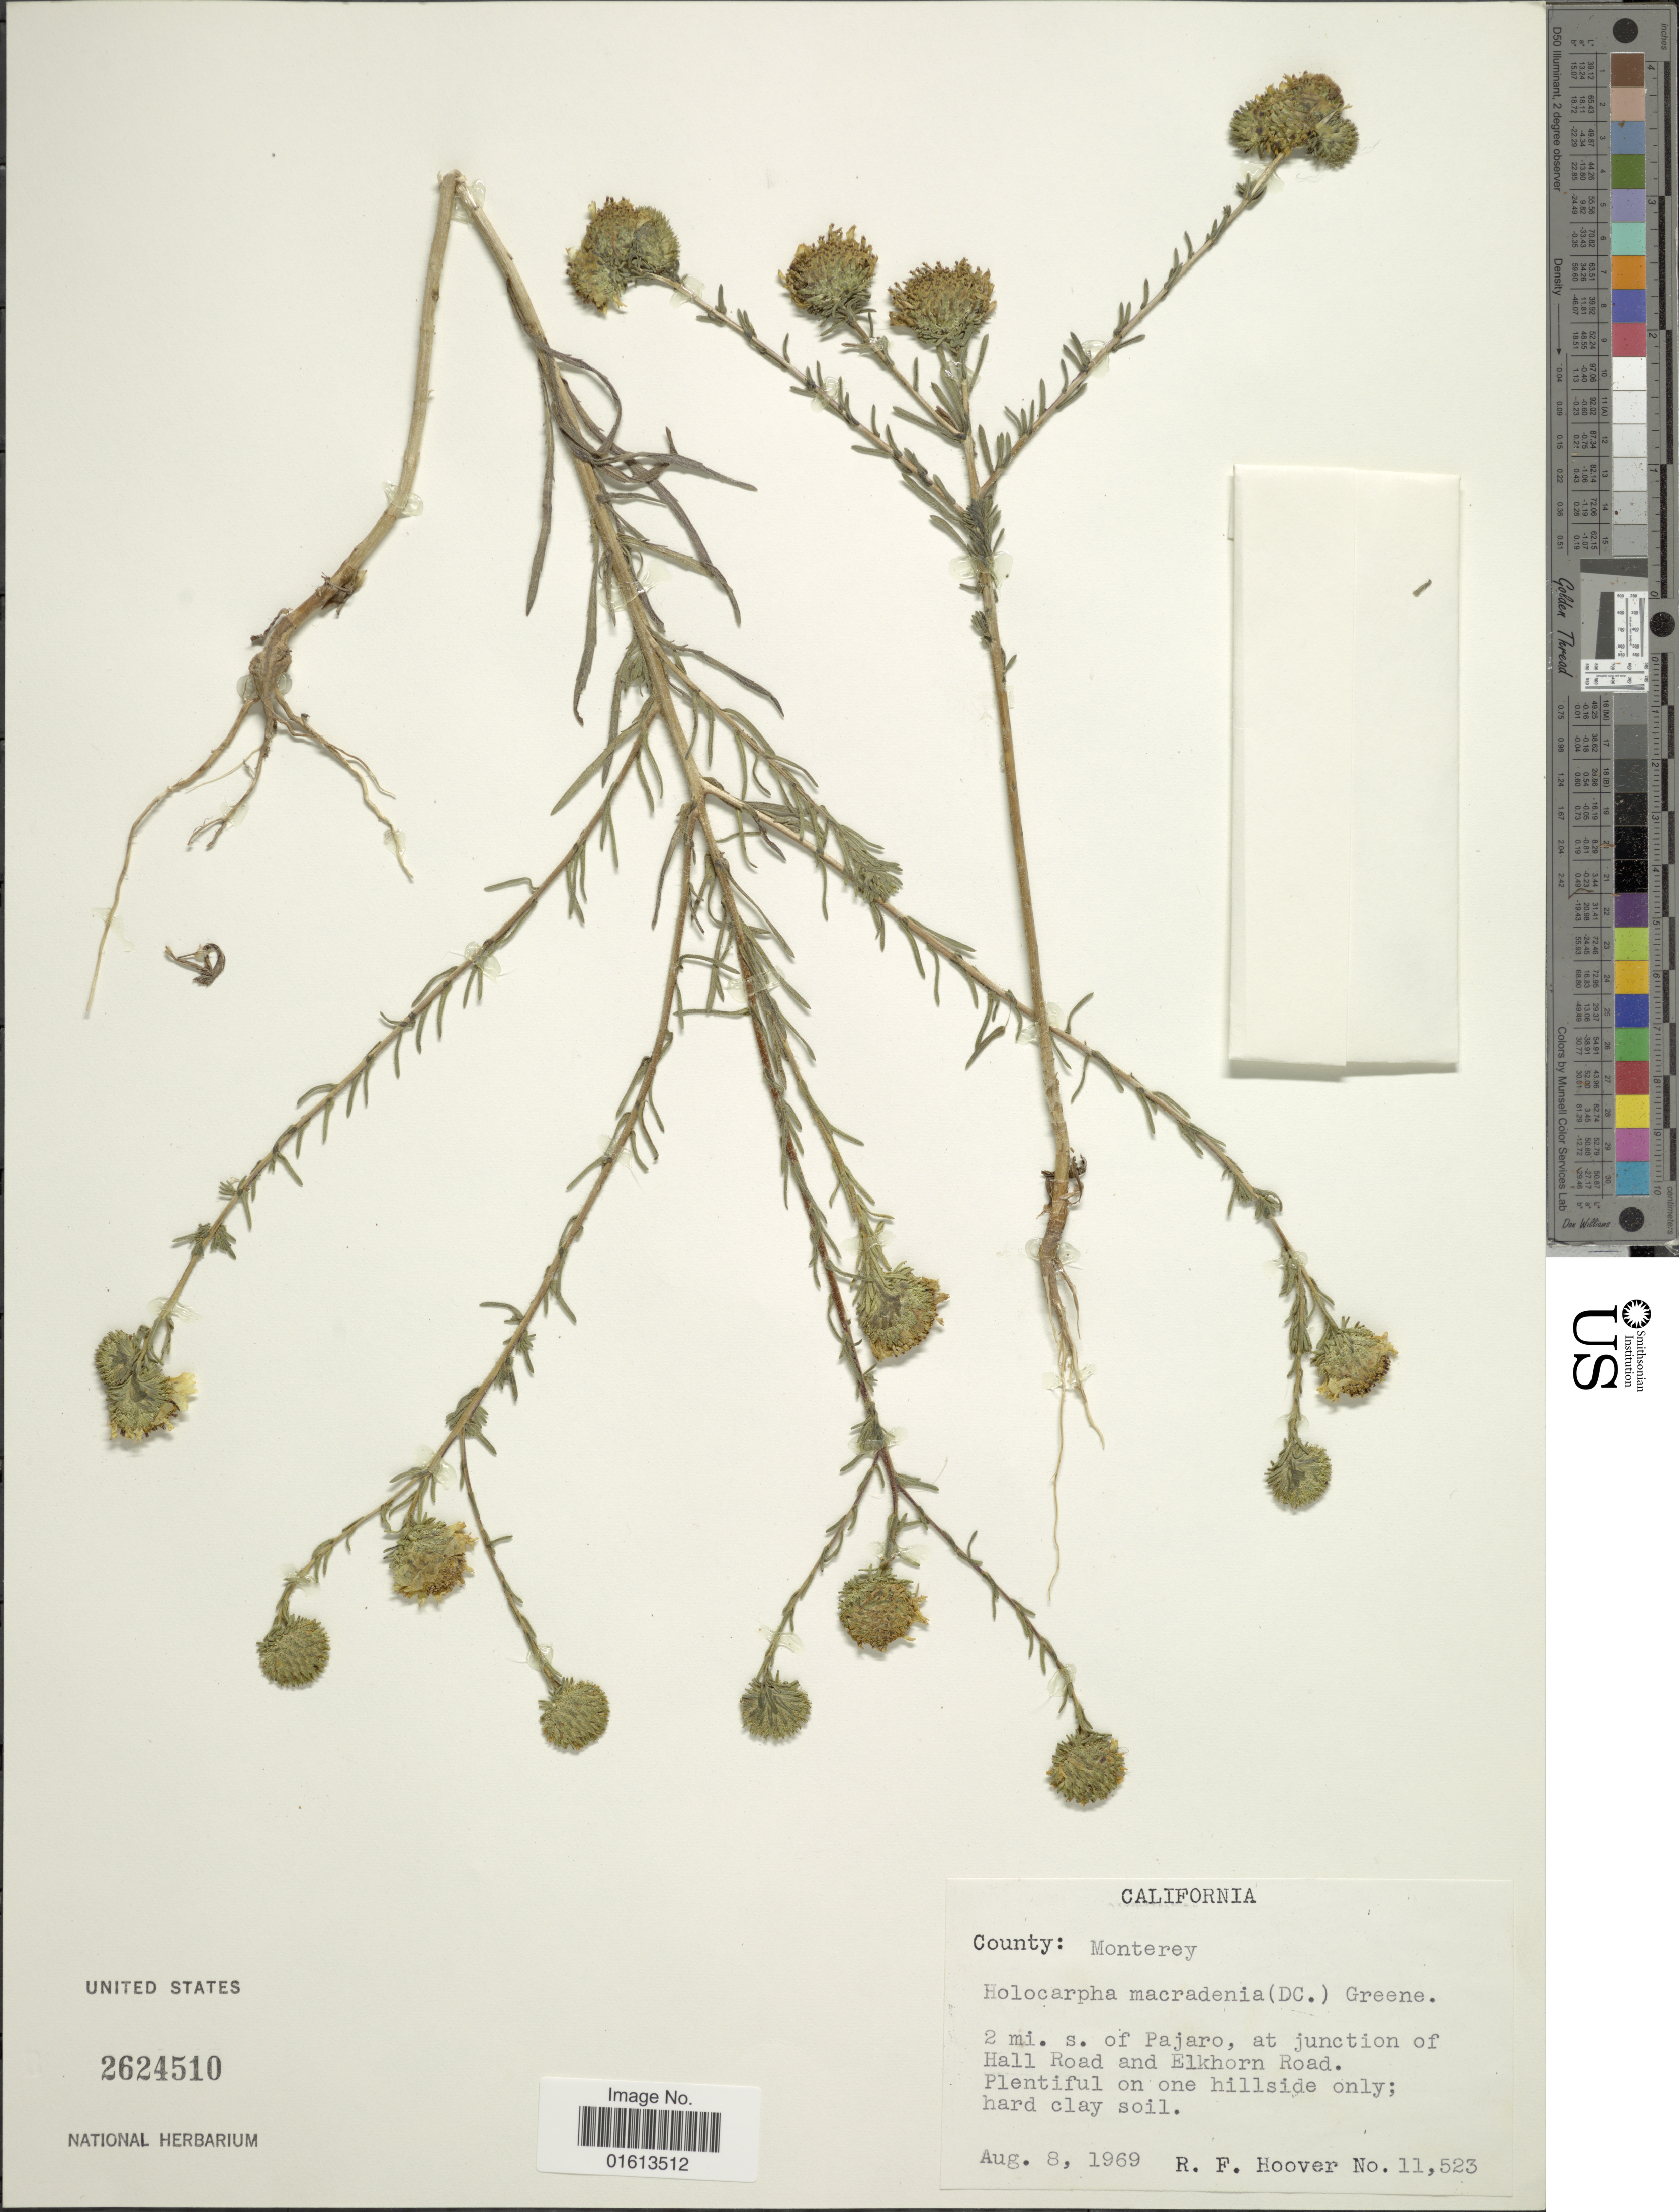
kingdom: Plantae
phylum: Tracheophyta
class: Magnoliopsida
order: Asterales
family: Asteraceae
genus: Hemizonia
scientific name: Hemizonia macradenia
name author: DC.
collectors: R. F. Hoover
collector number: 11523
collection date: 1969-08-08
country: United States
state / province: California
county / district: Monterey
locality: County: Monterey, 2 mi. s. of Pajaro, at junction of Hall Road and Elkhorn Road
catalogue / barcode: US 2624510